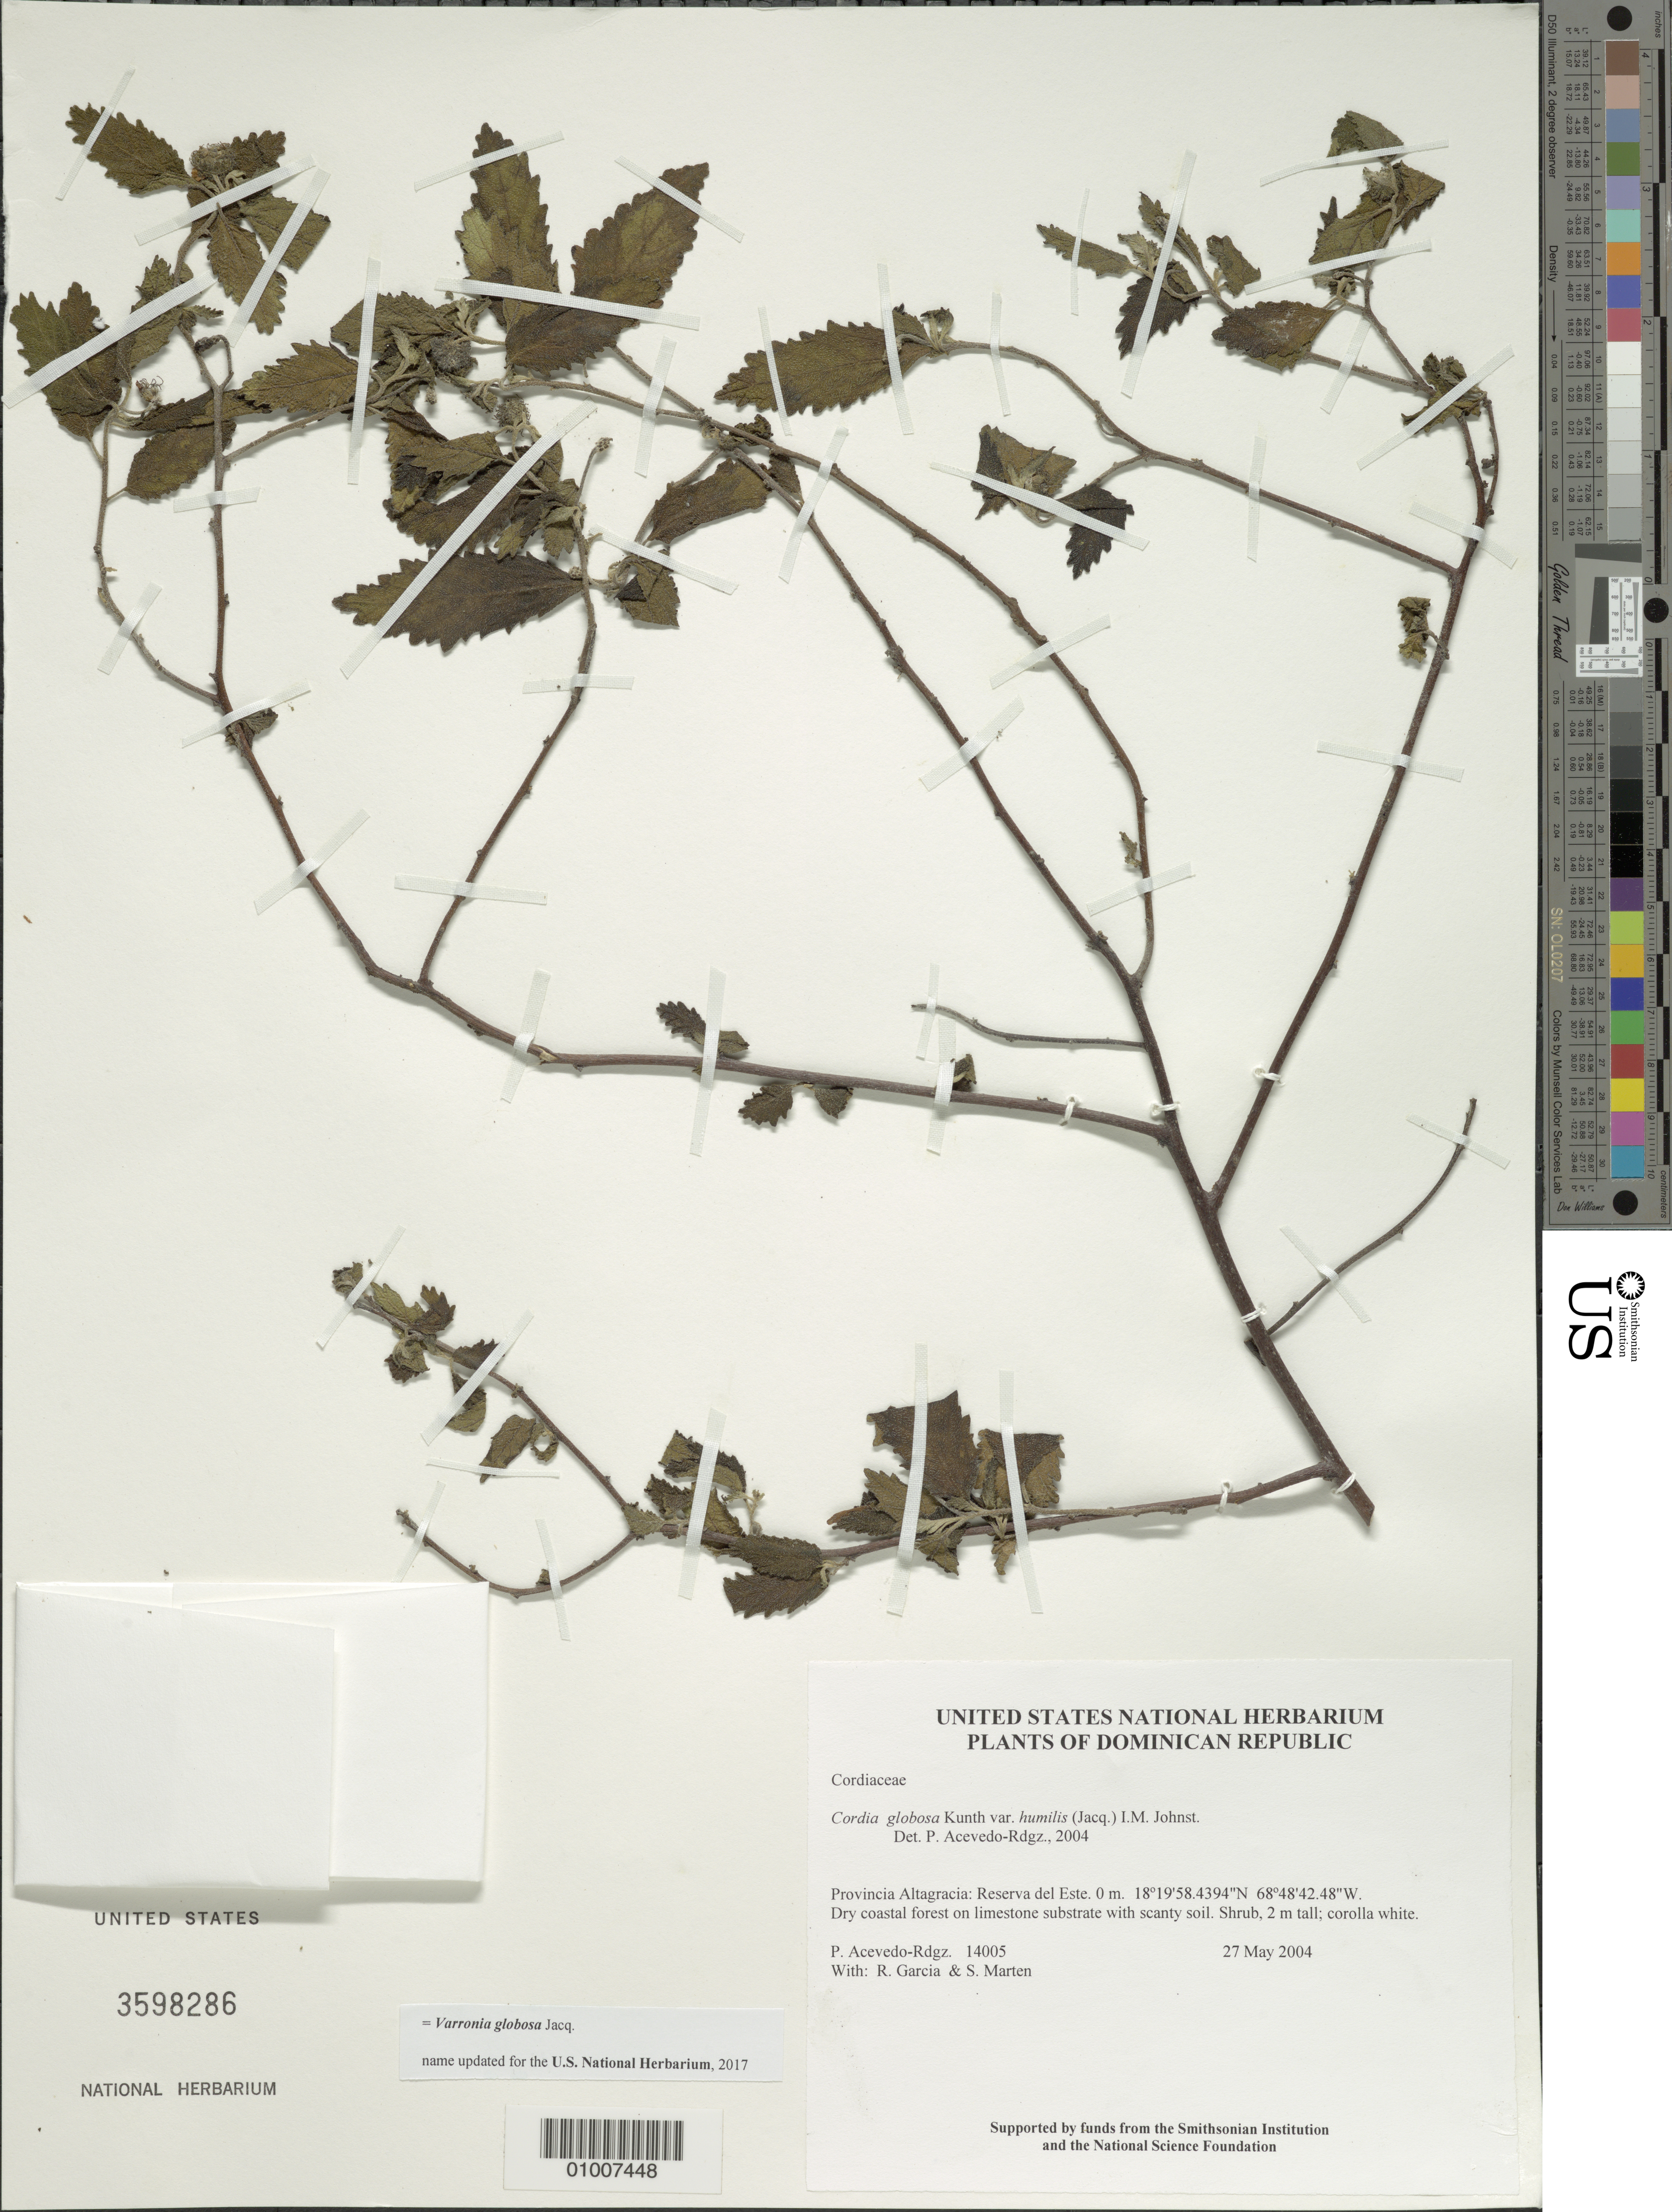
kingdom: Plantae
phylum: Tracheophyta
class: Magnoliopsida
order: Boraginales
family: Cordiaceae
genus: Cordia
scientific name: Cordia globosa var. humilis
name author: (Jacq.) Borhidi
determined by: Acevedo-Rodríguez, P., (BOT), Smithsonian Institution - National Museum of Natural History (UNITED STATES)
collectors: P. Acevedo-Rodr., R. G. García & S. Marten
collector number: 14005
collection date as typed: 27 May 2004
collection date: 2004-05-27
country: Dominican Republic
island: Hispaniola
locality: Provincia Altagracia: Reserva del Este.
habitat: Dry coastal forest on limestone substrate with scanty soil.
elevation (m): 0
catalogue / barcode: US 3598286